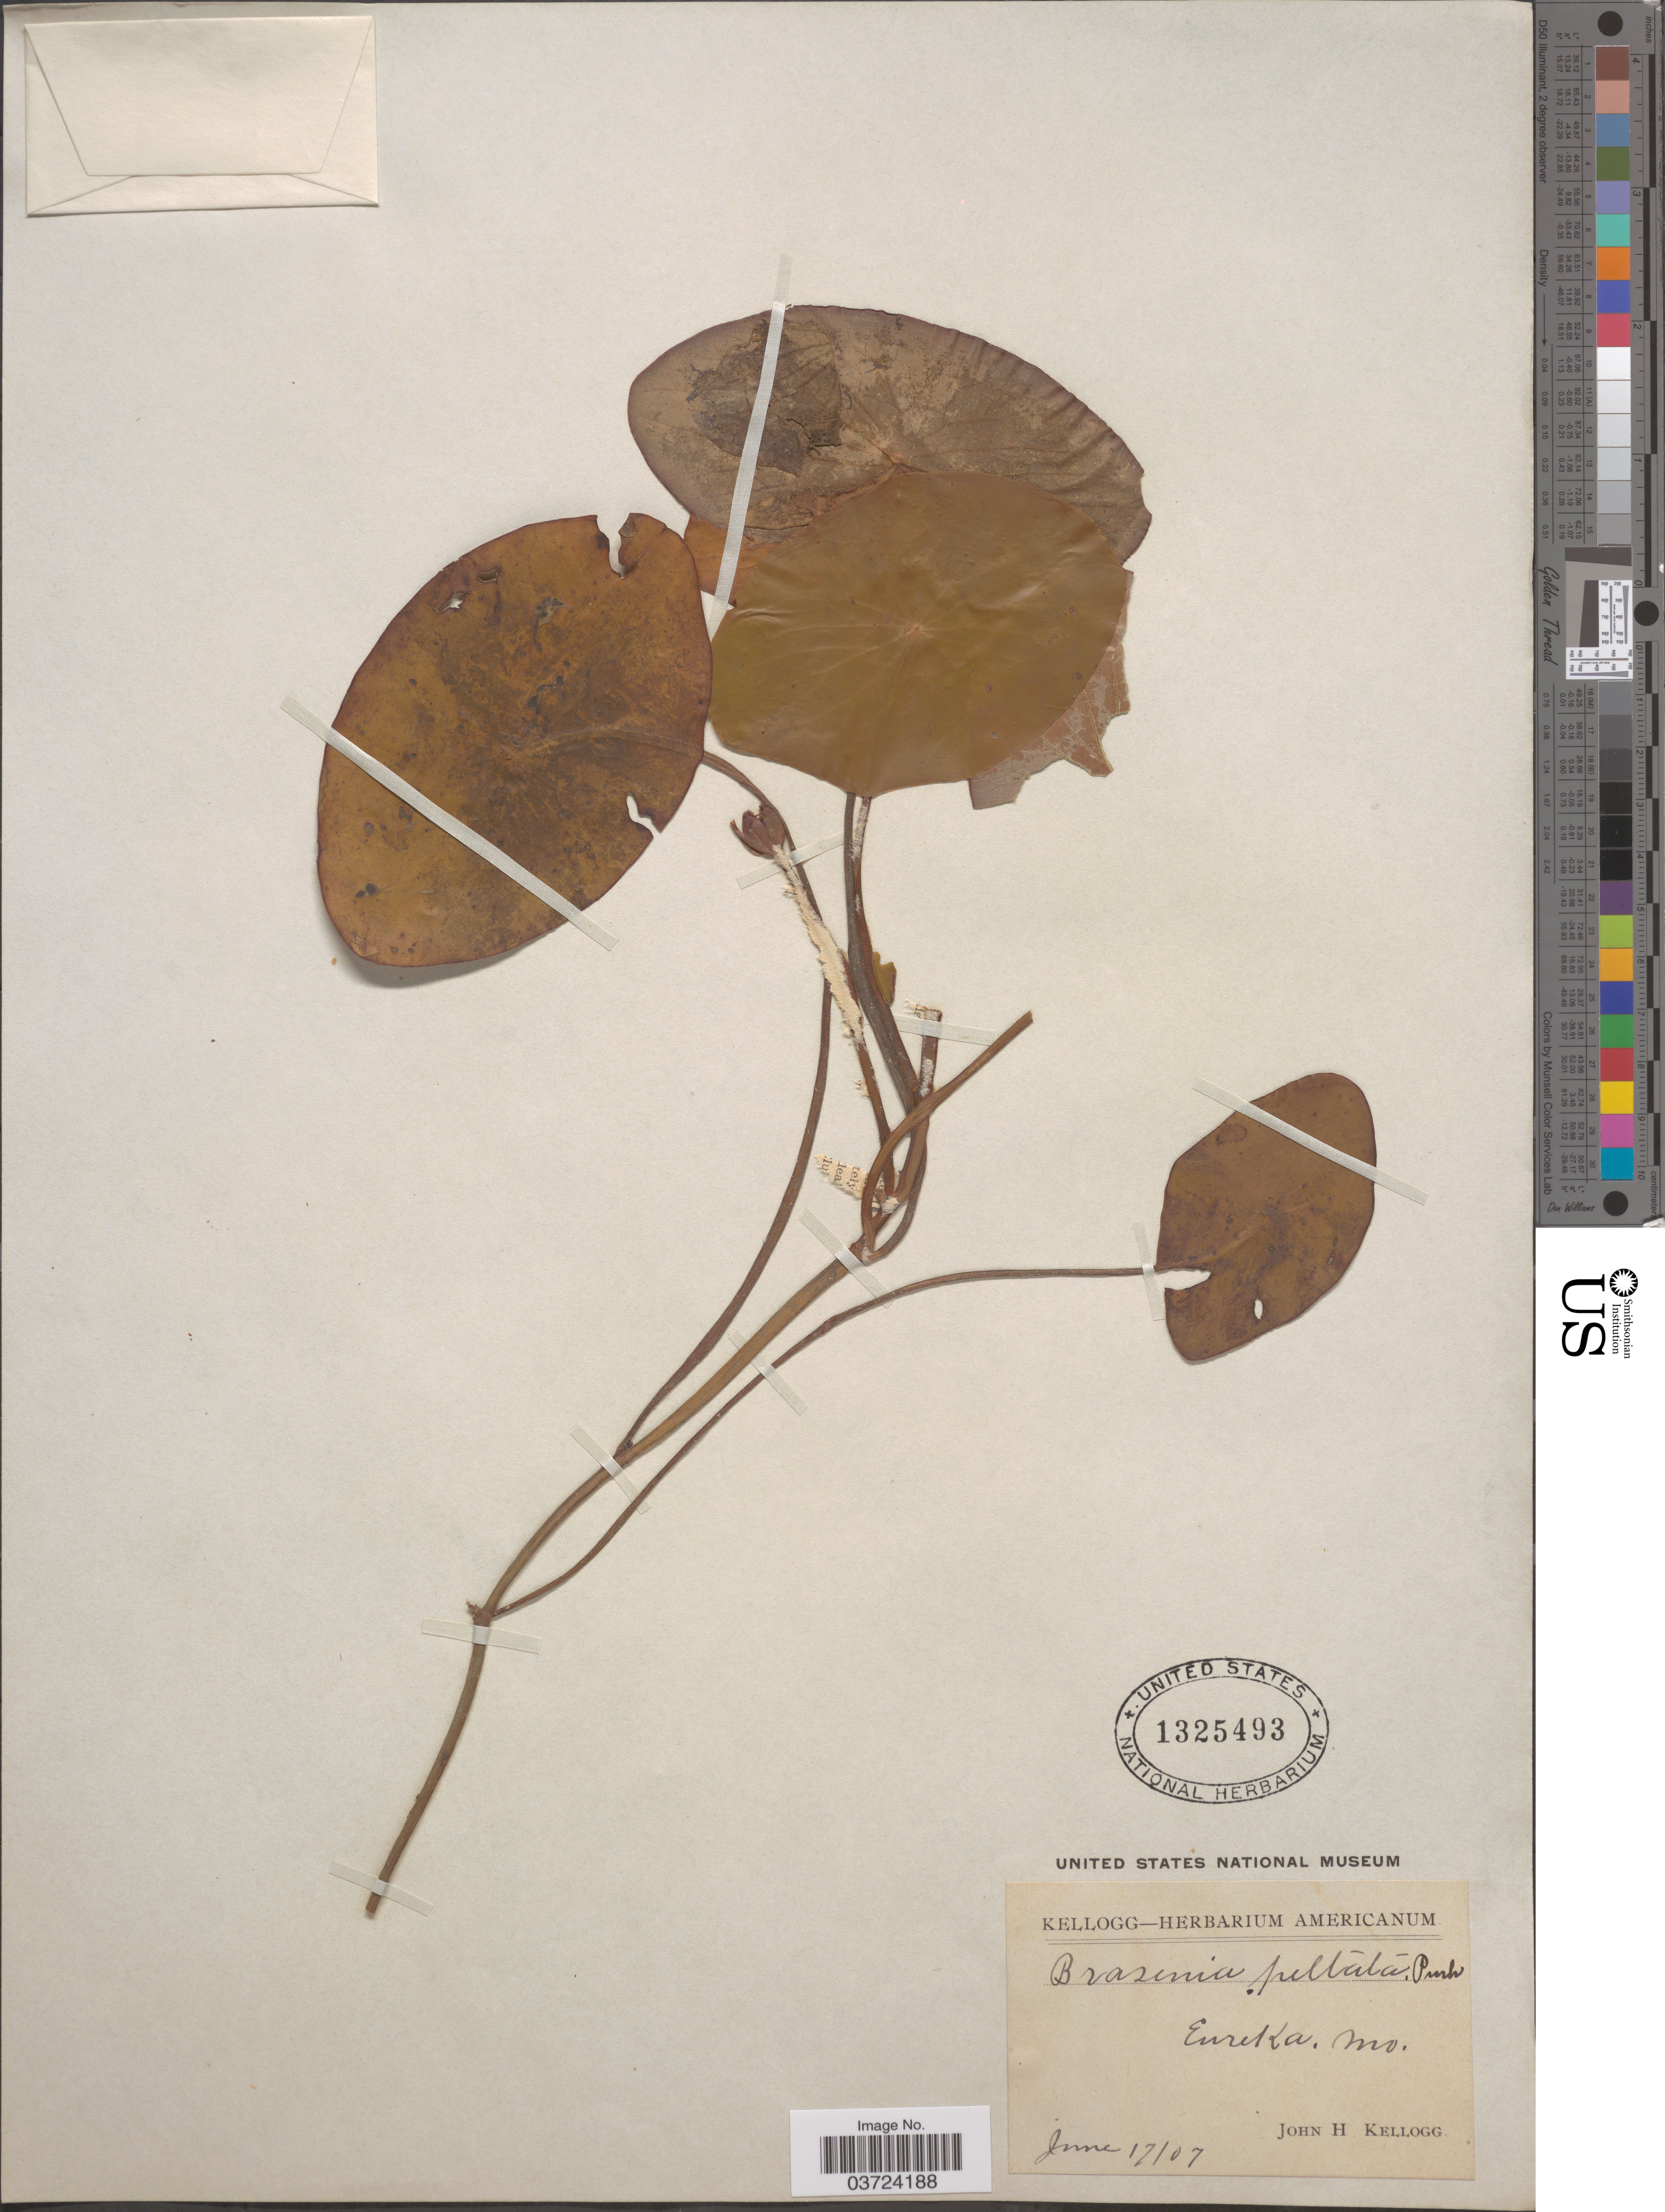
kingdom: Plantae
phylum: Tracheophyta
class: Magnoliopsida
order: Nymphaeales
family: Cabombaceae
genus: Brasenia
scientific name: Brasenia schreberi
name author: J.F. Gmel.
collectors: J. H. Kellogg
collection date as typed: Transcribed d/m/y: 17/6/7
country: United States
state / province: Missouri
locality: Eureka.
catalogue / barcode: US 1325493